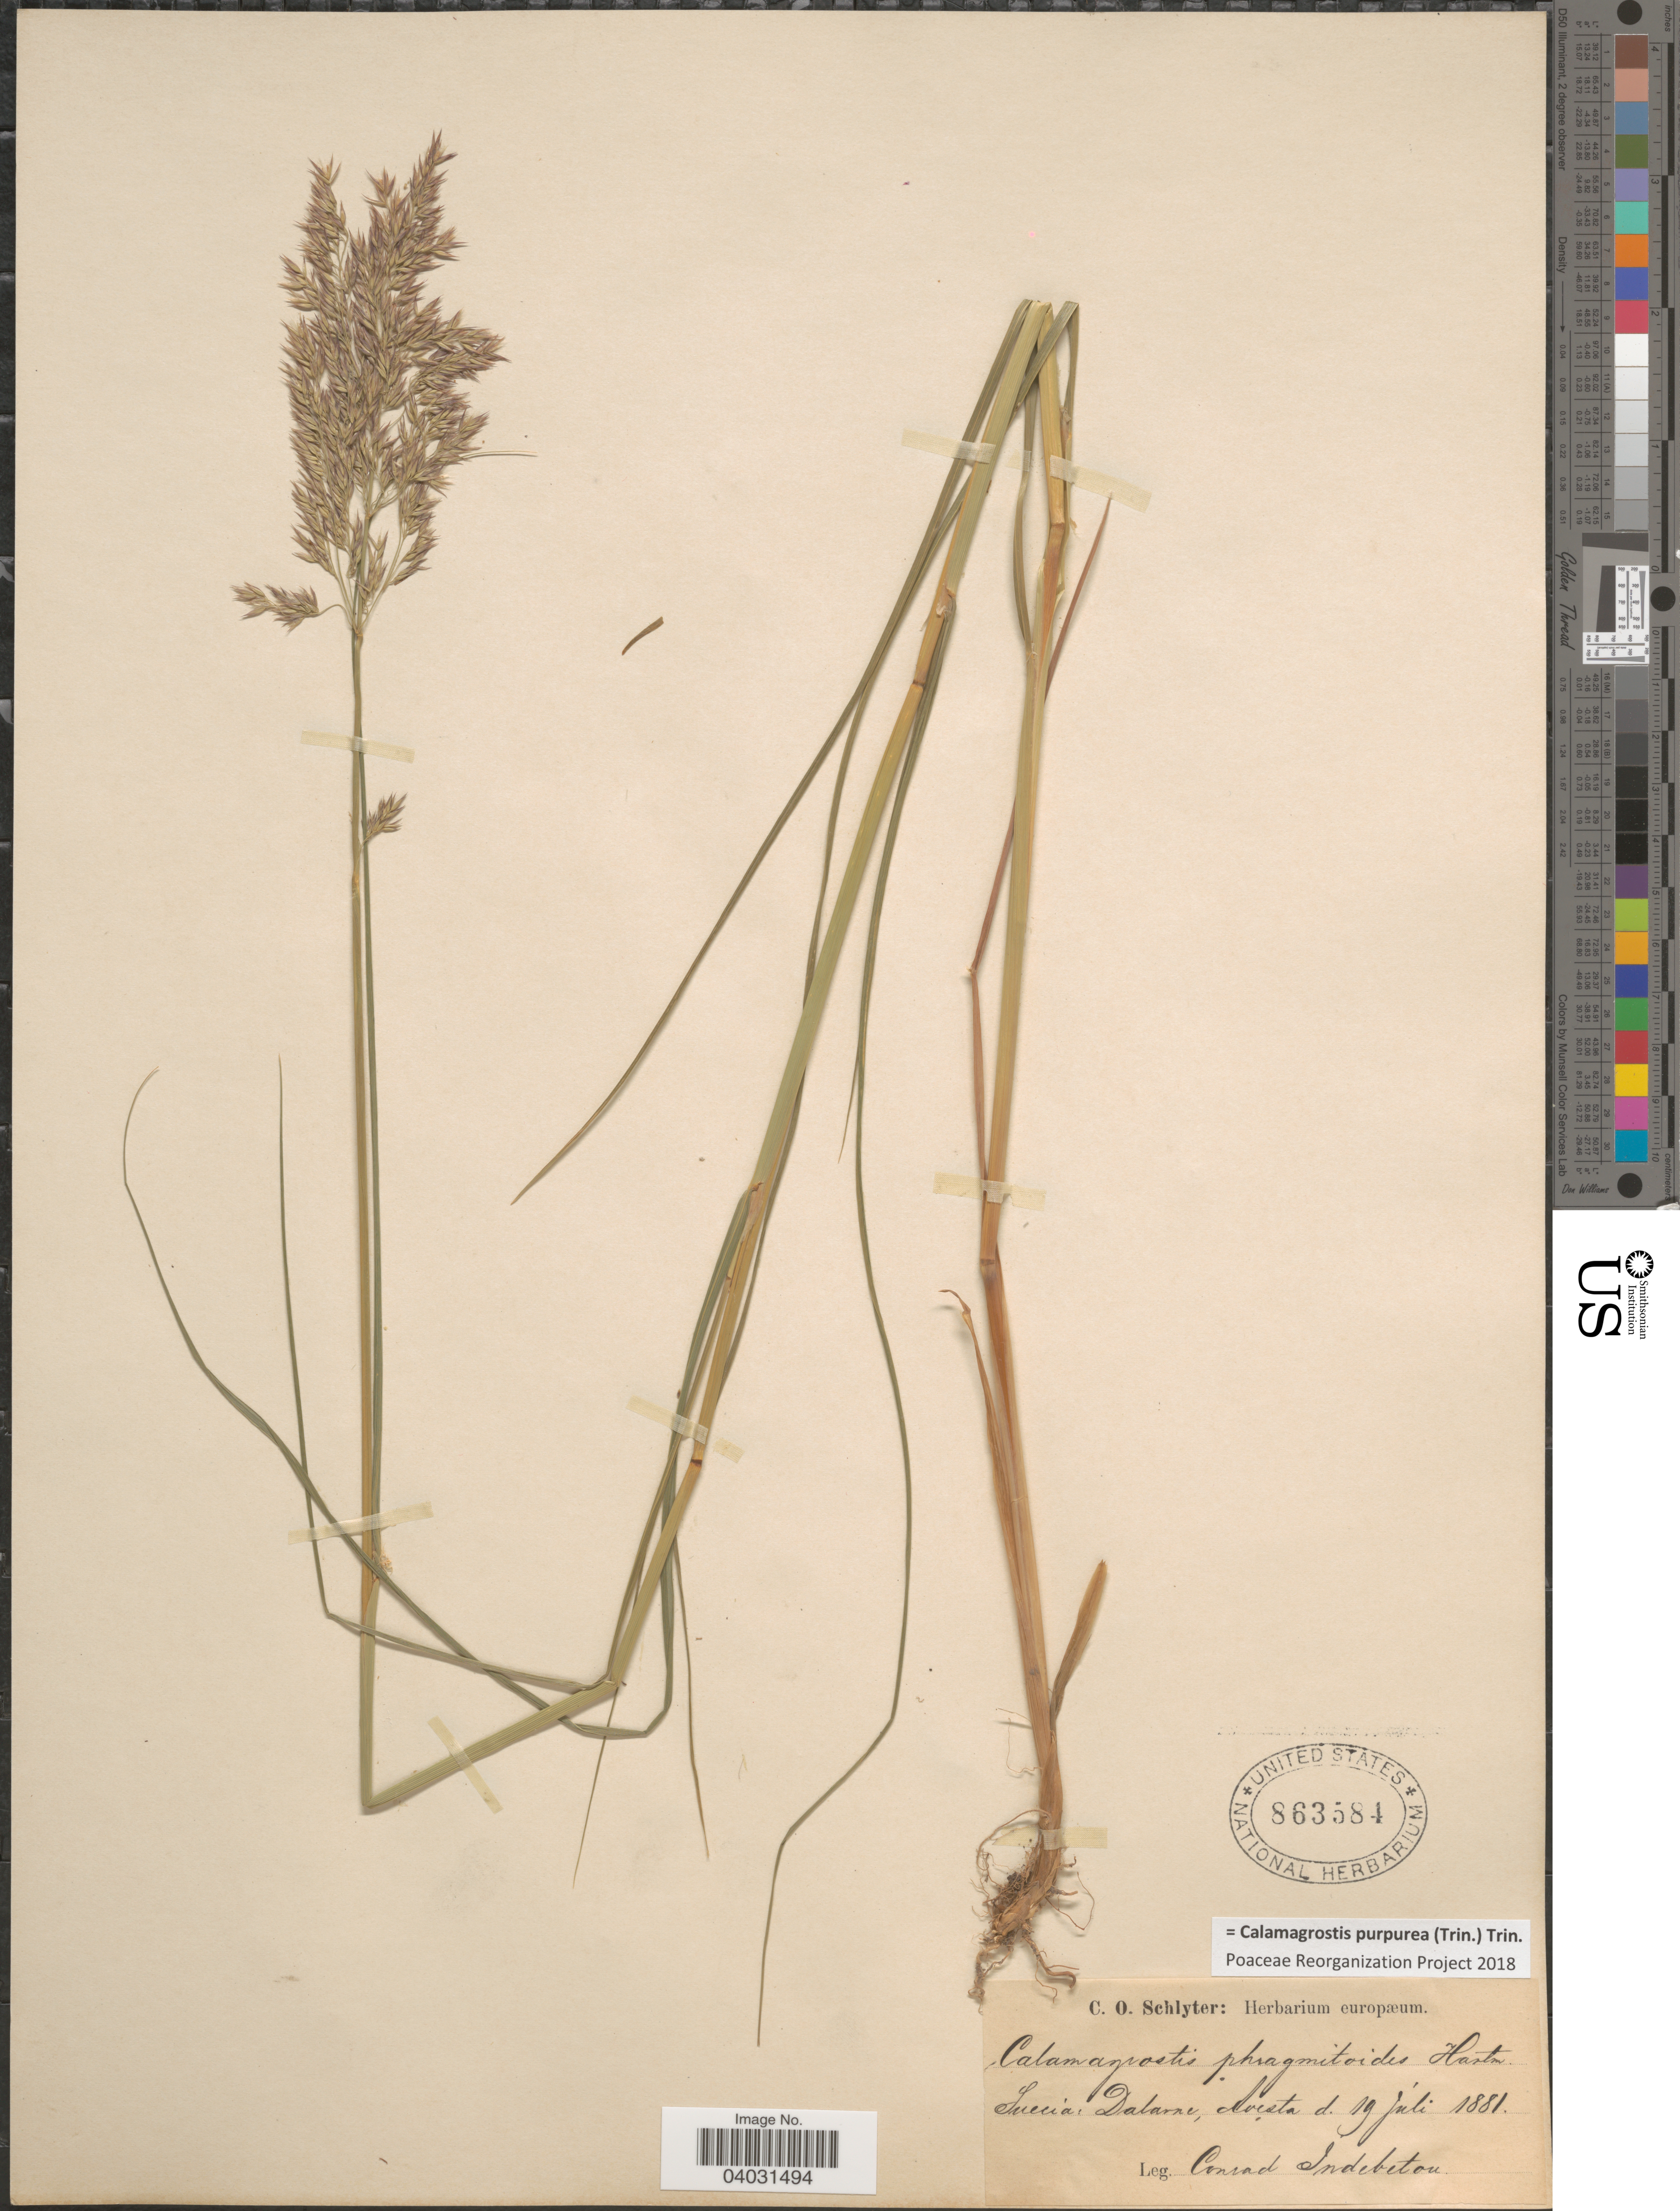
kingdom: Plantae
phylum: Tracheophyta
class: Liliopsida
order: Poales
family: Poaceae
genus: Calamagrostis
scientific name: Calamagrostis purpurea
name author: (Trin.) Trin.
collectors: C. Indebetou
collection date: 1881-07-19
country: Sweden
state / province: Dalarna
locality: Suecia: Dalarne, Avesta d.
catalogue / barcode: US 863584